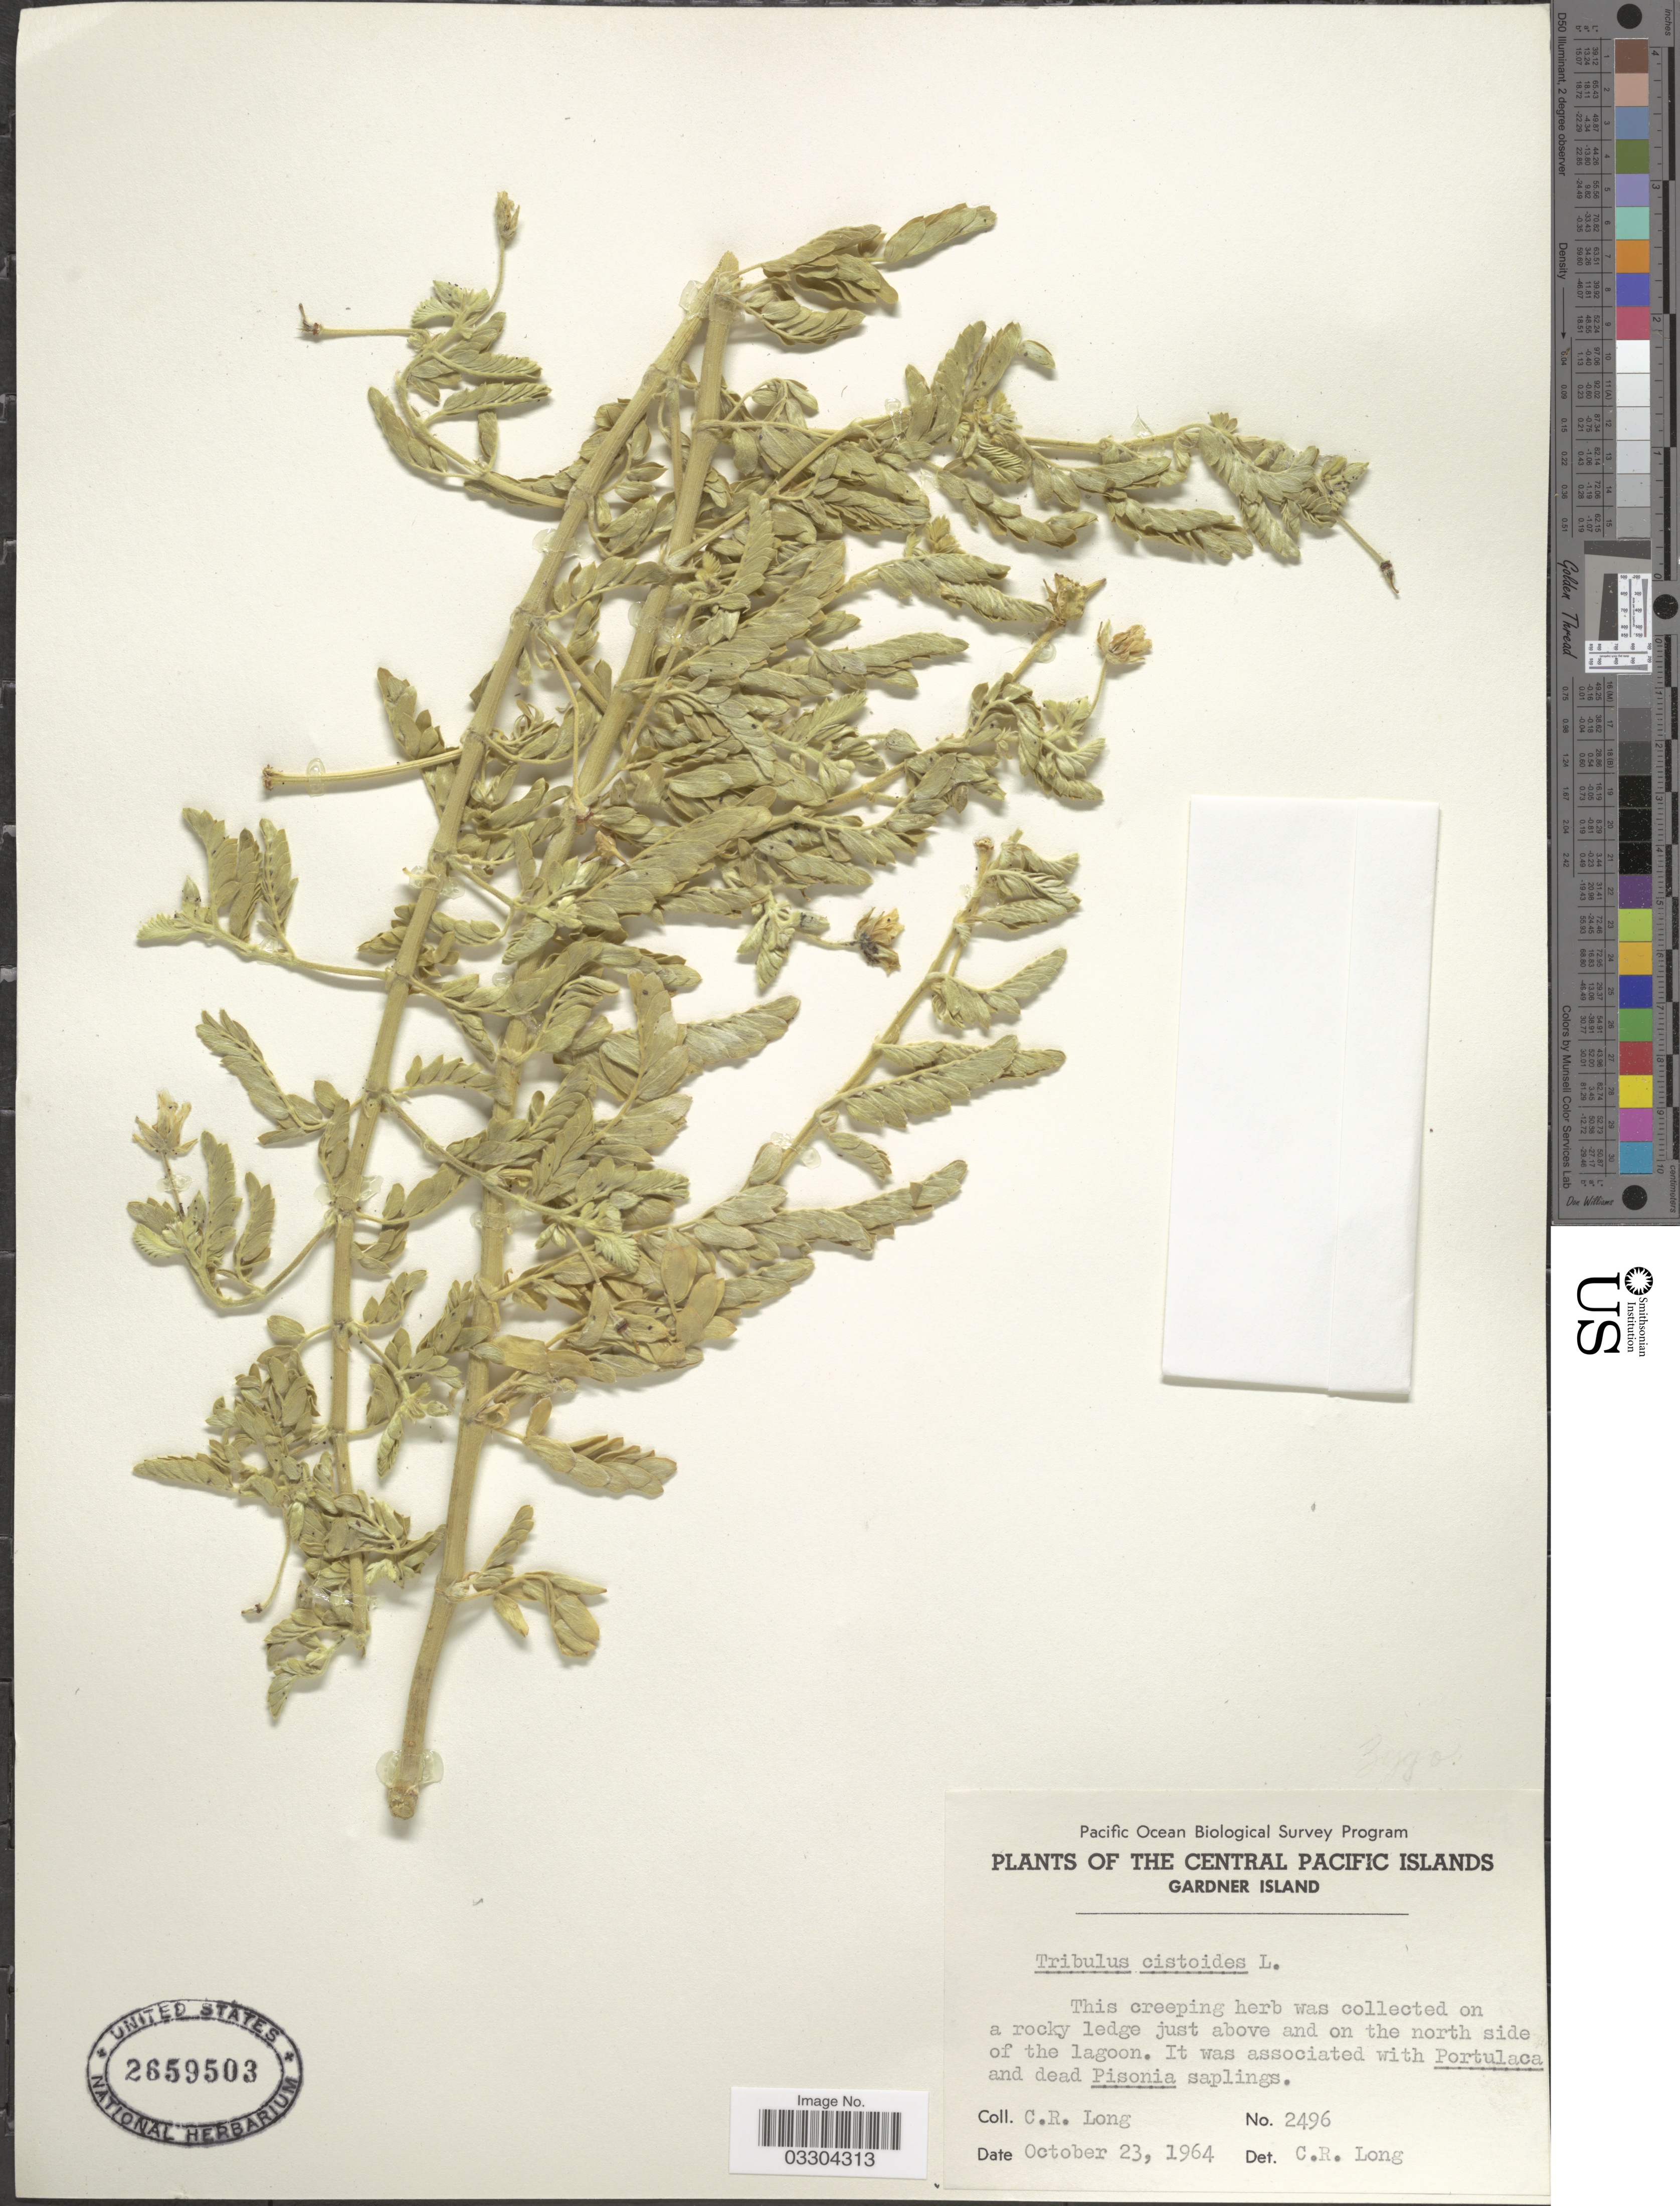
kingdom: Plantae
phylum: Tracheophyta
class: Magnoliopsida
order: Zygophyllales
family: Zygophyllaceae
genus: Tribulus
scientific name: Tribulus cistoides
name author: L.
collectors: C. R. Long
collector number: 2496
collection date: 1964-10-23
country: Ecuador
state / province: Colón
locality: The Central Pacific Islands. Gardner Island. Rocky ledge just above and on the north side of the lagoon.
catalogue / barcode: US 2659503